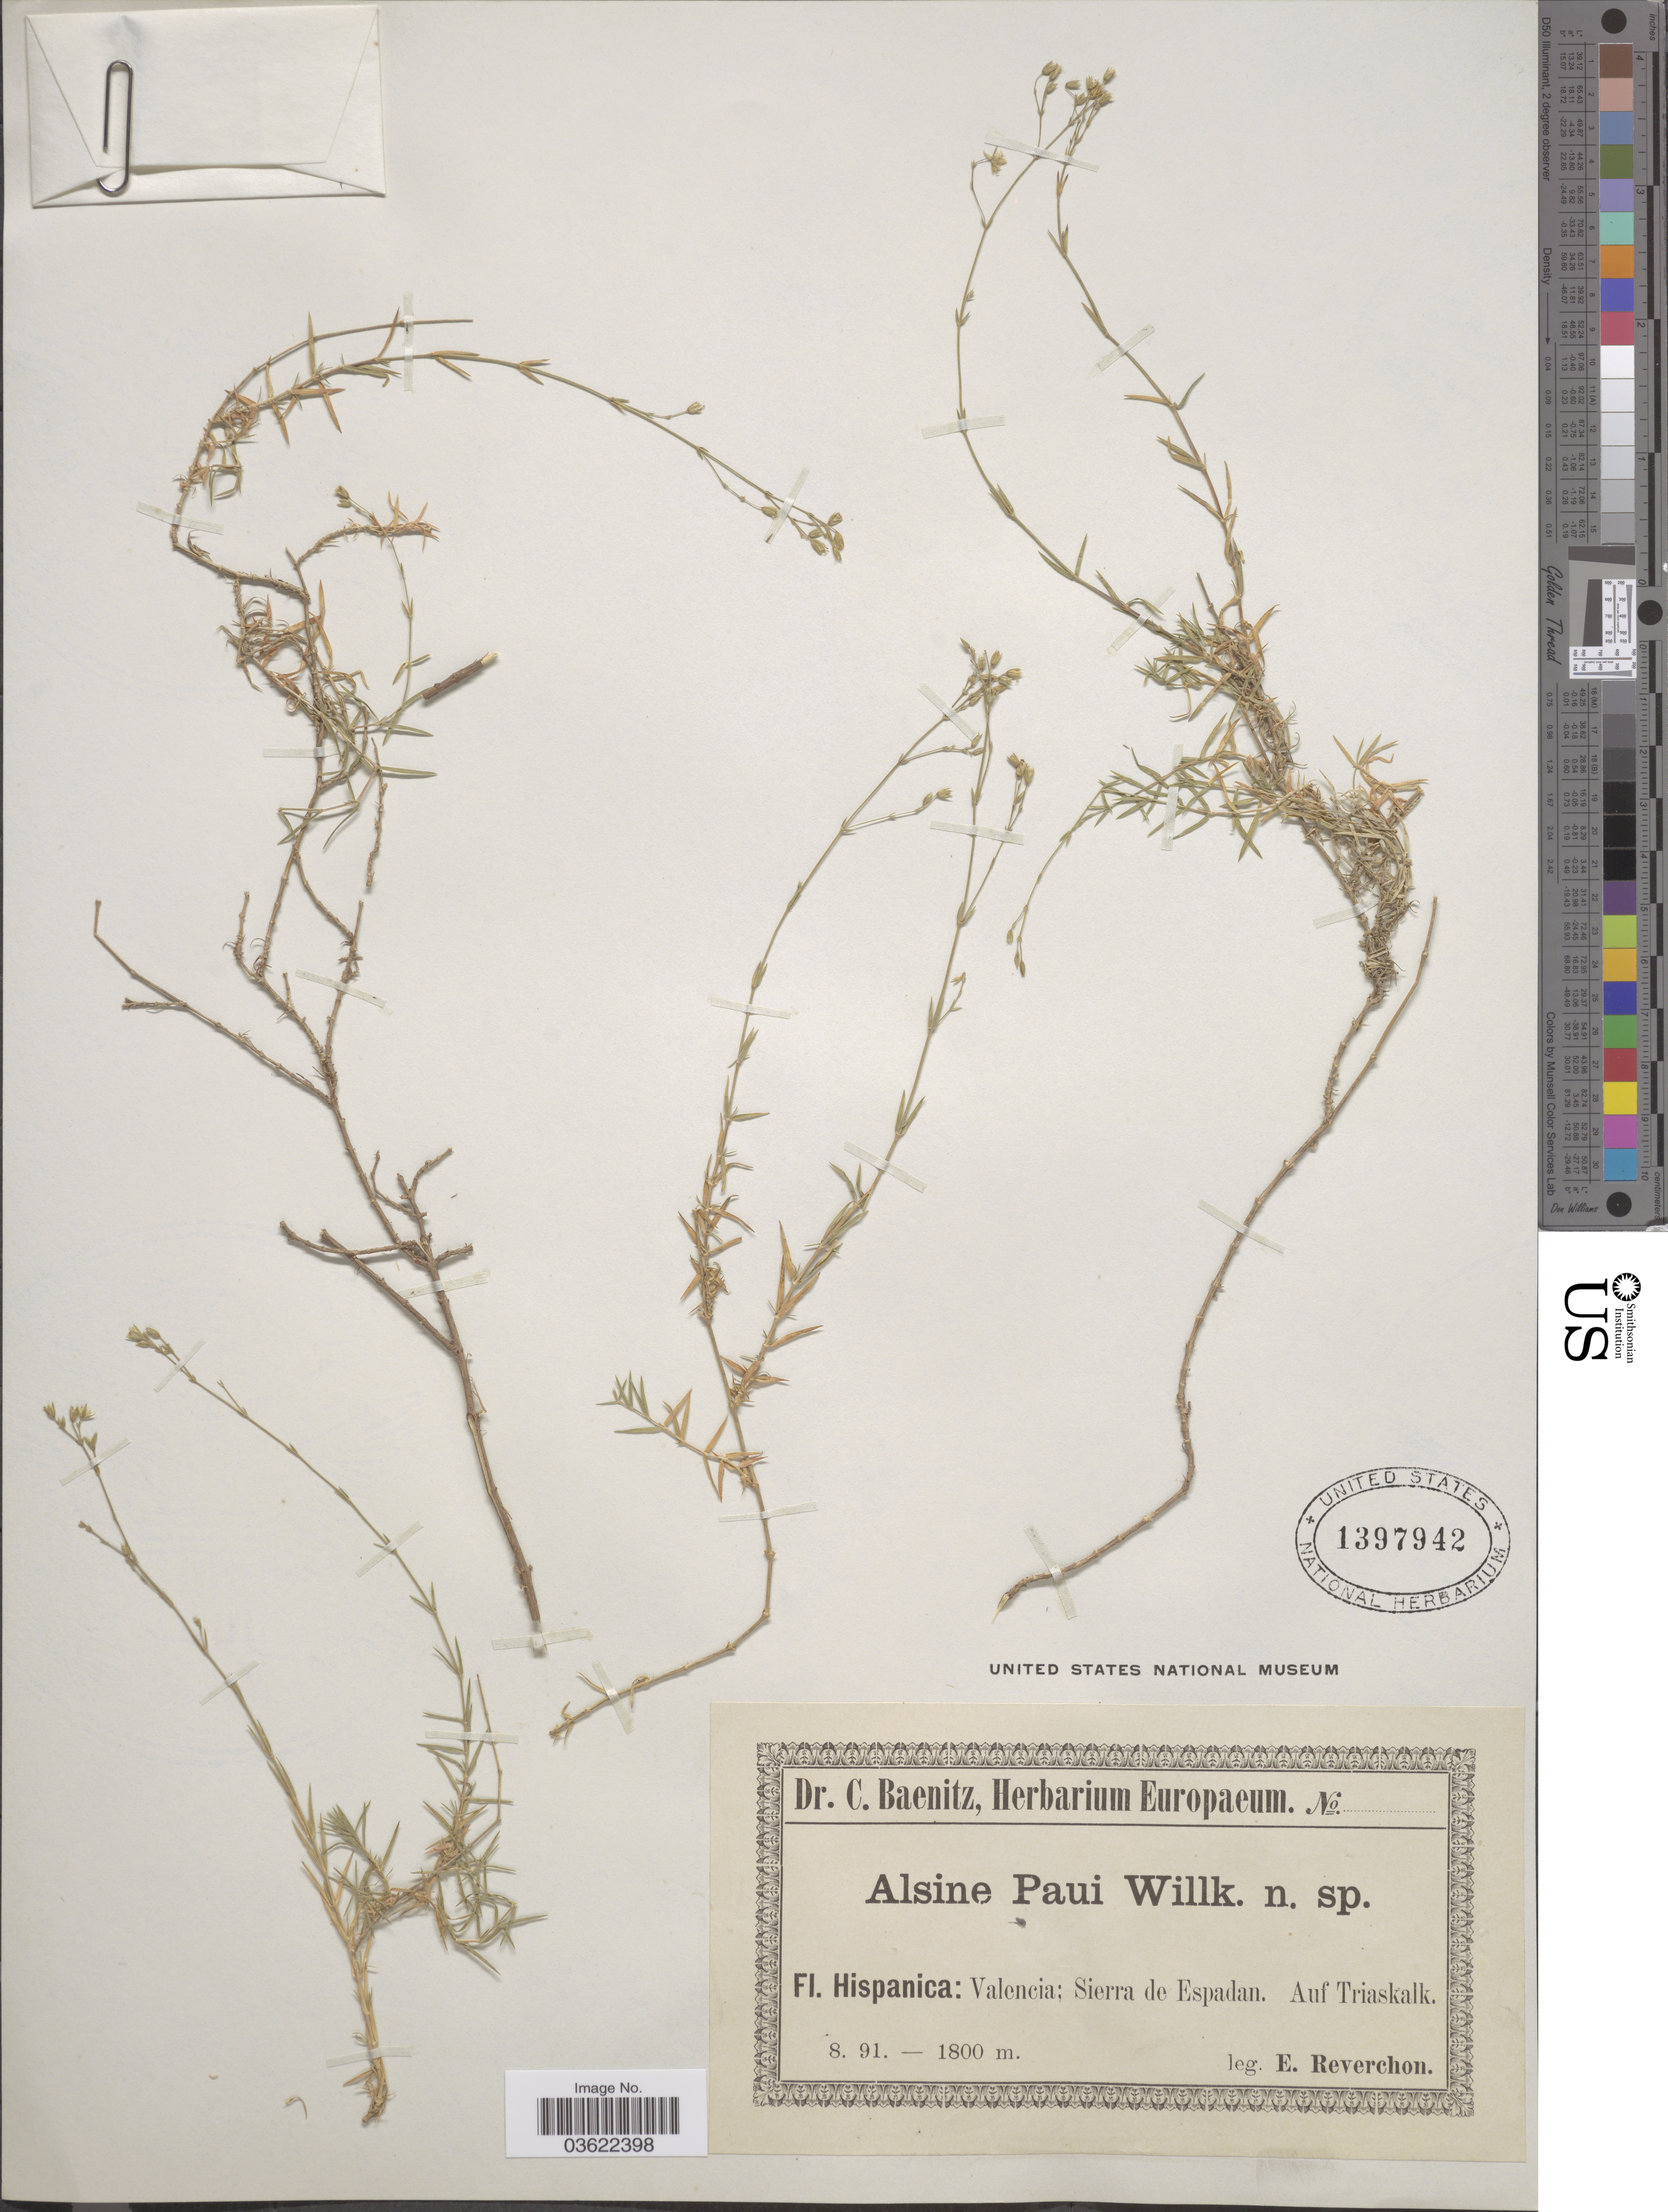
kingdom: Plantae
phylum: Tracheophyta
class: Magnoliopsida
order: Caryophyllales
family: Caryophyllaceae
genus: Facchinia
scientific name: Facchinia valentina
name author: (Pau) Dillenb. & Kadereit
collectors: E. Reverchon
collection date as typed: Transcribed d/m/y: /8/91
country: Spain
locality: Hispanica: Valencia; Sierra de Espadan. Auf Triaskalk.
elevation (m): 1800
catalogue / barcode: US 1397942